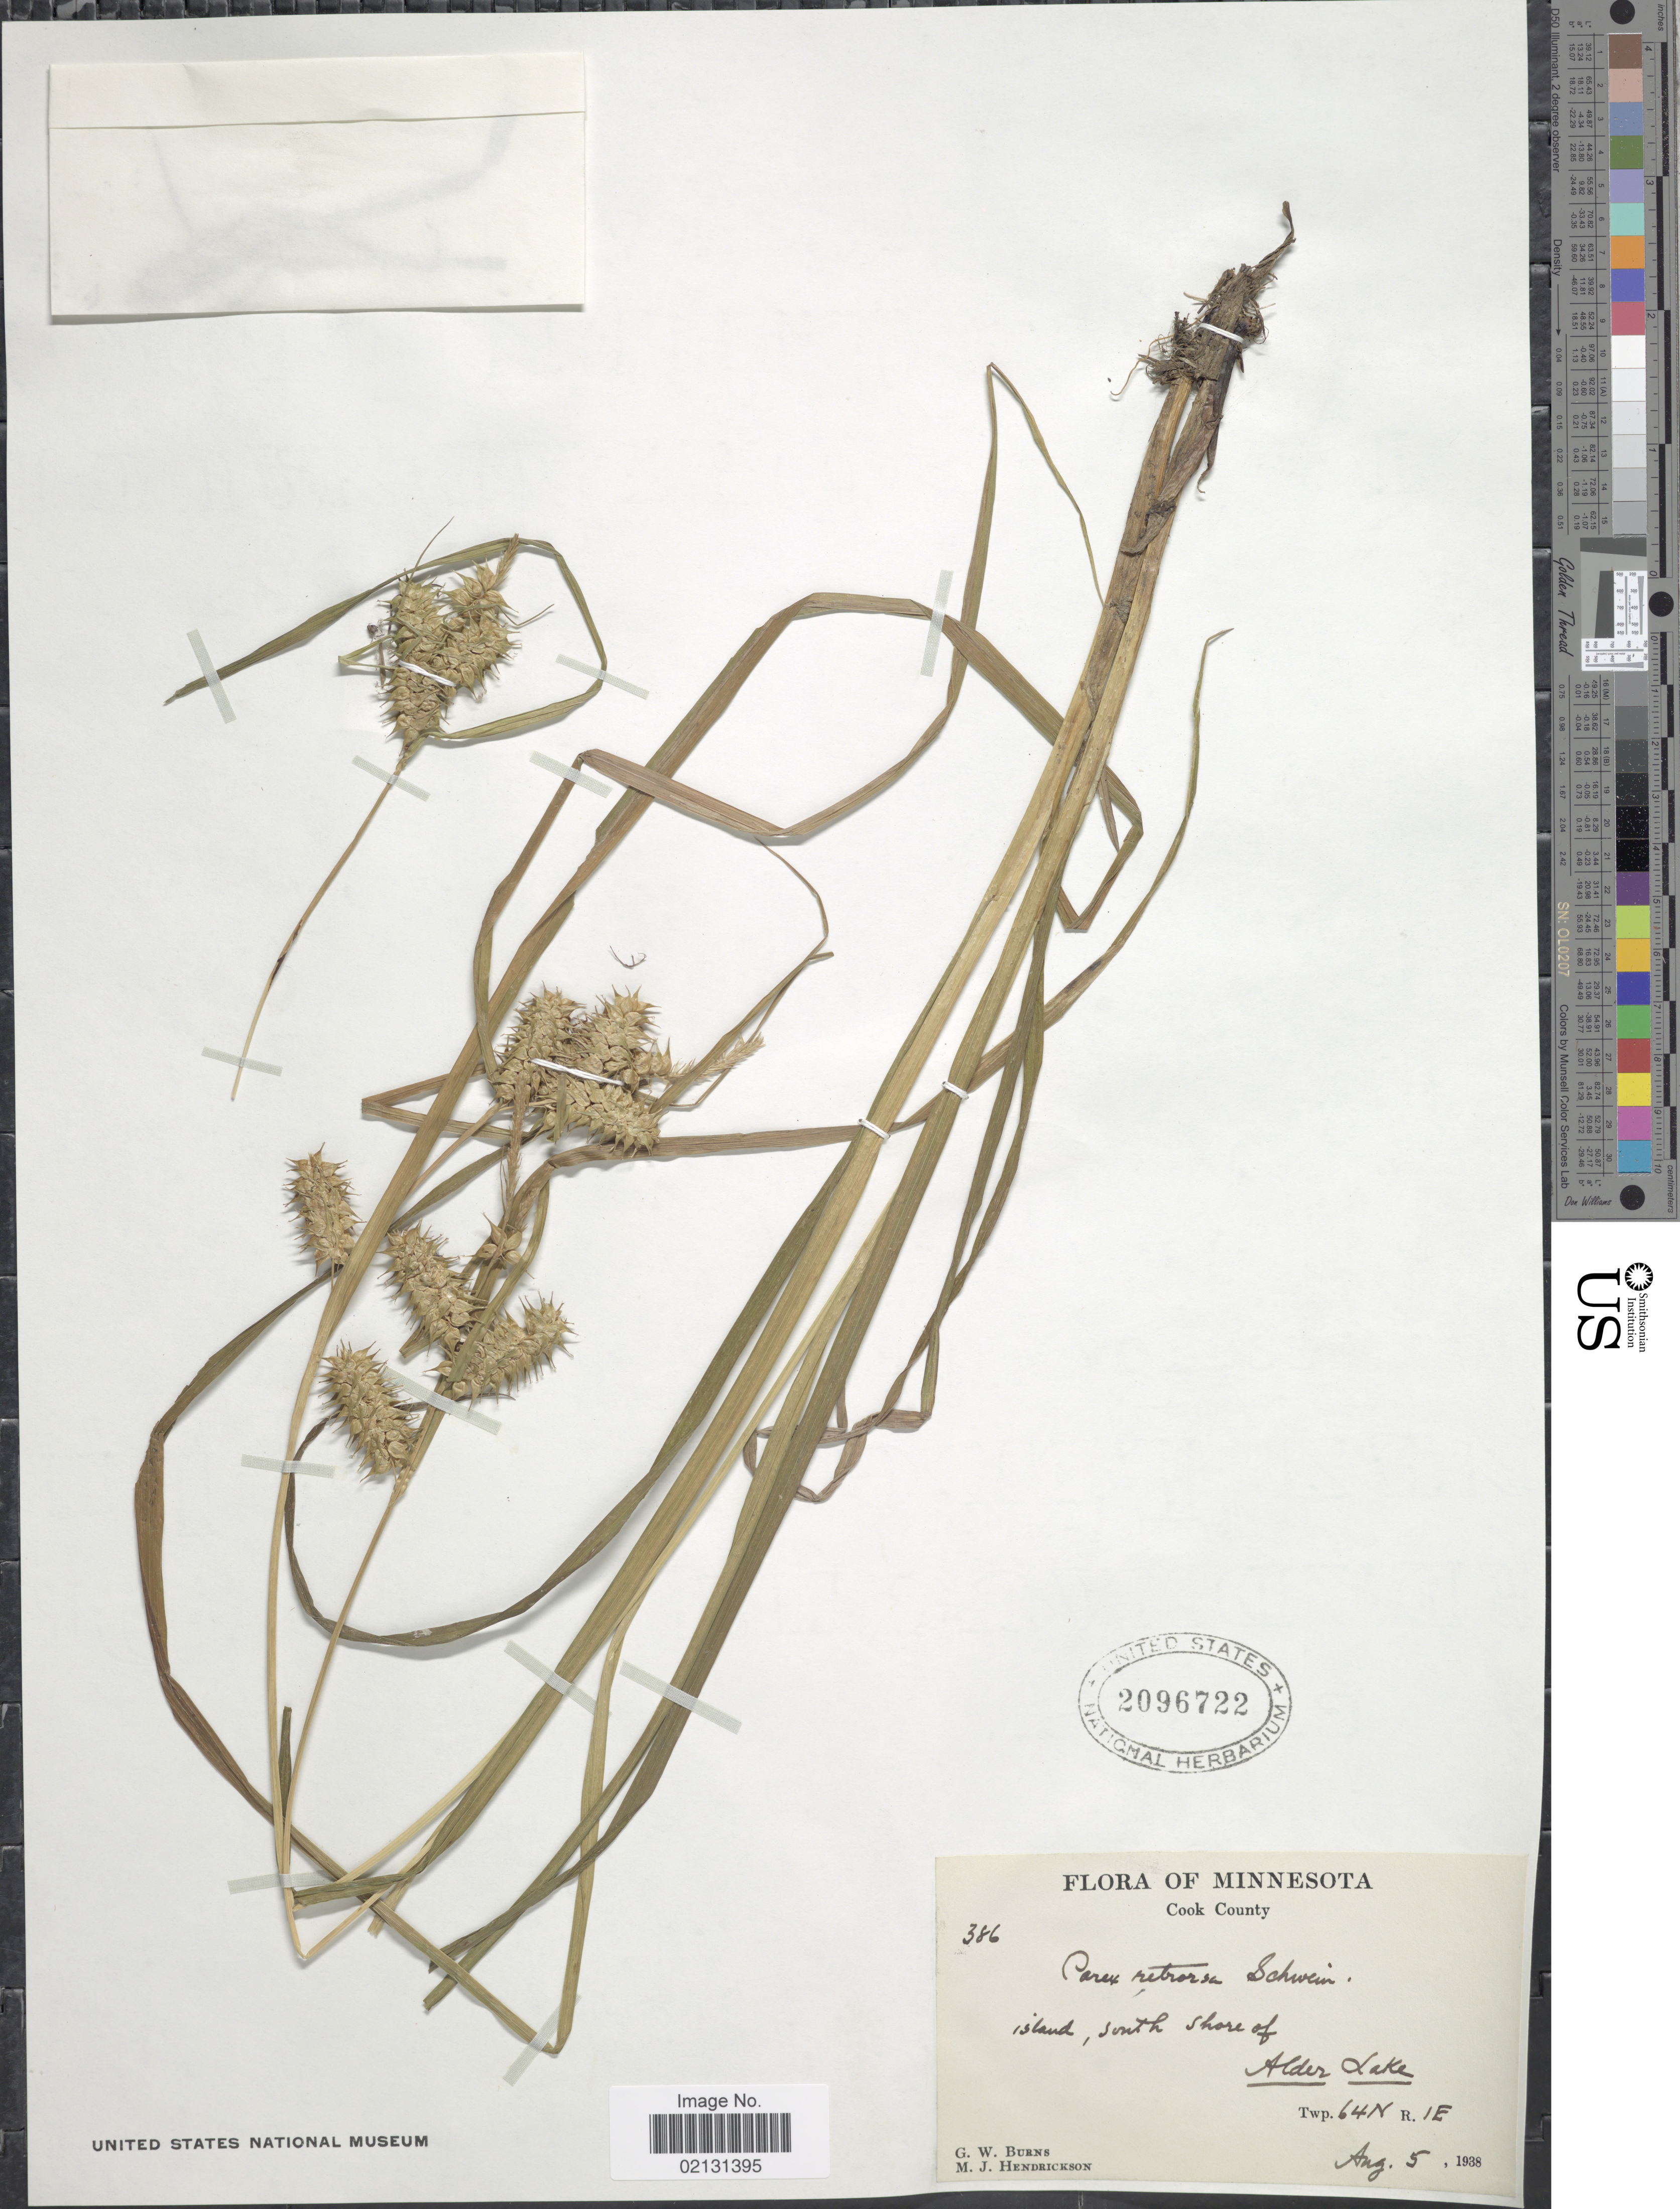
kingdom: Plantae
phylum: Tracheophyta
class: Liliopsida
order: Poales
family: Cyperaceae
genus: Carex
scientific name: Carex retrorsa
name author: Schwein.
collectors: G. Burns & M. Hendrickson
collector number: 386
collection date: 1938-08-05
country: United States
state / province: Minnesota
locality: Cook County, island, south shore of Alder Lake, Twp. 64N R. 1E.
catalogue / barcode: US 2096722